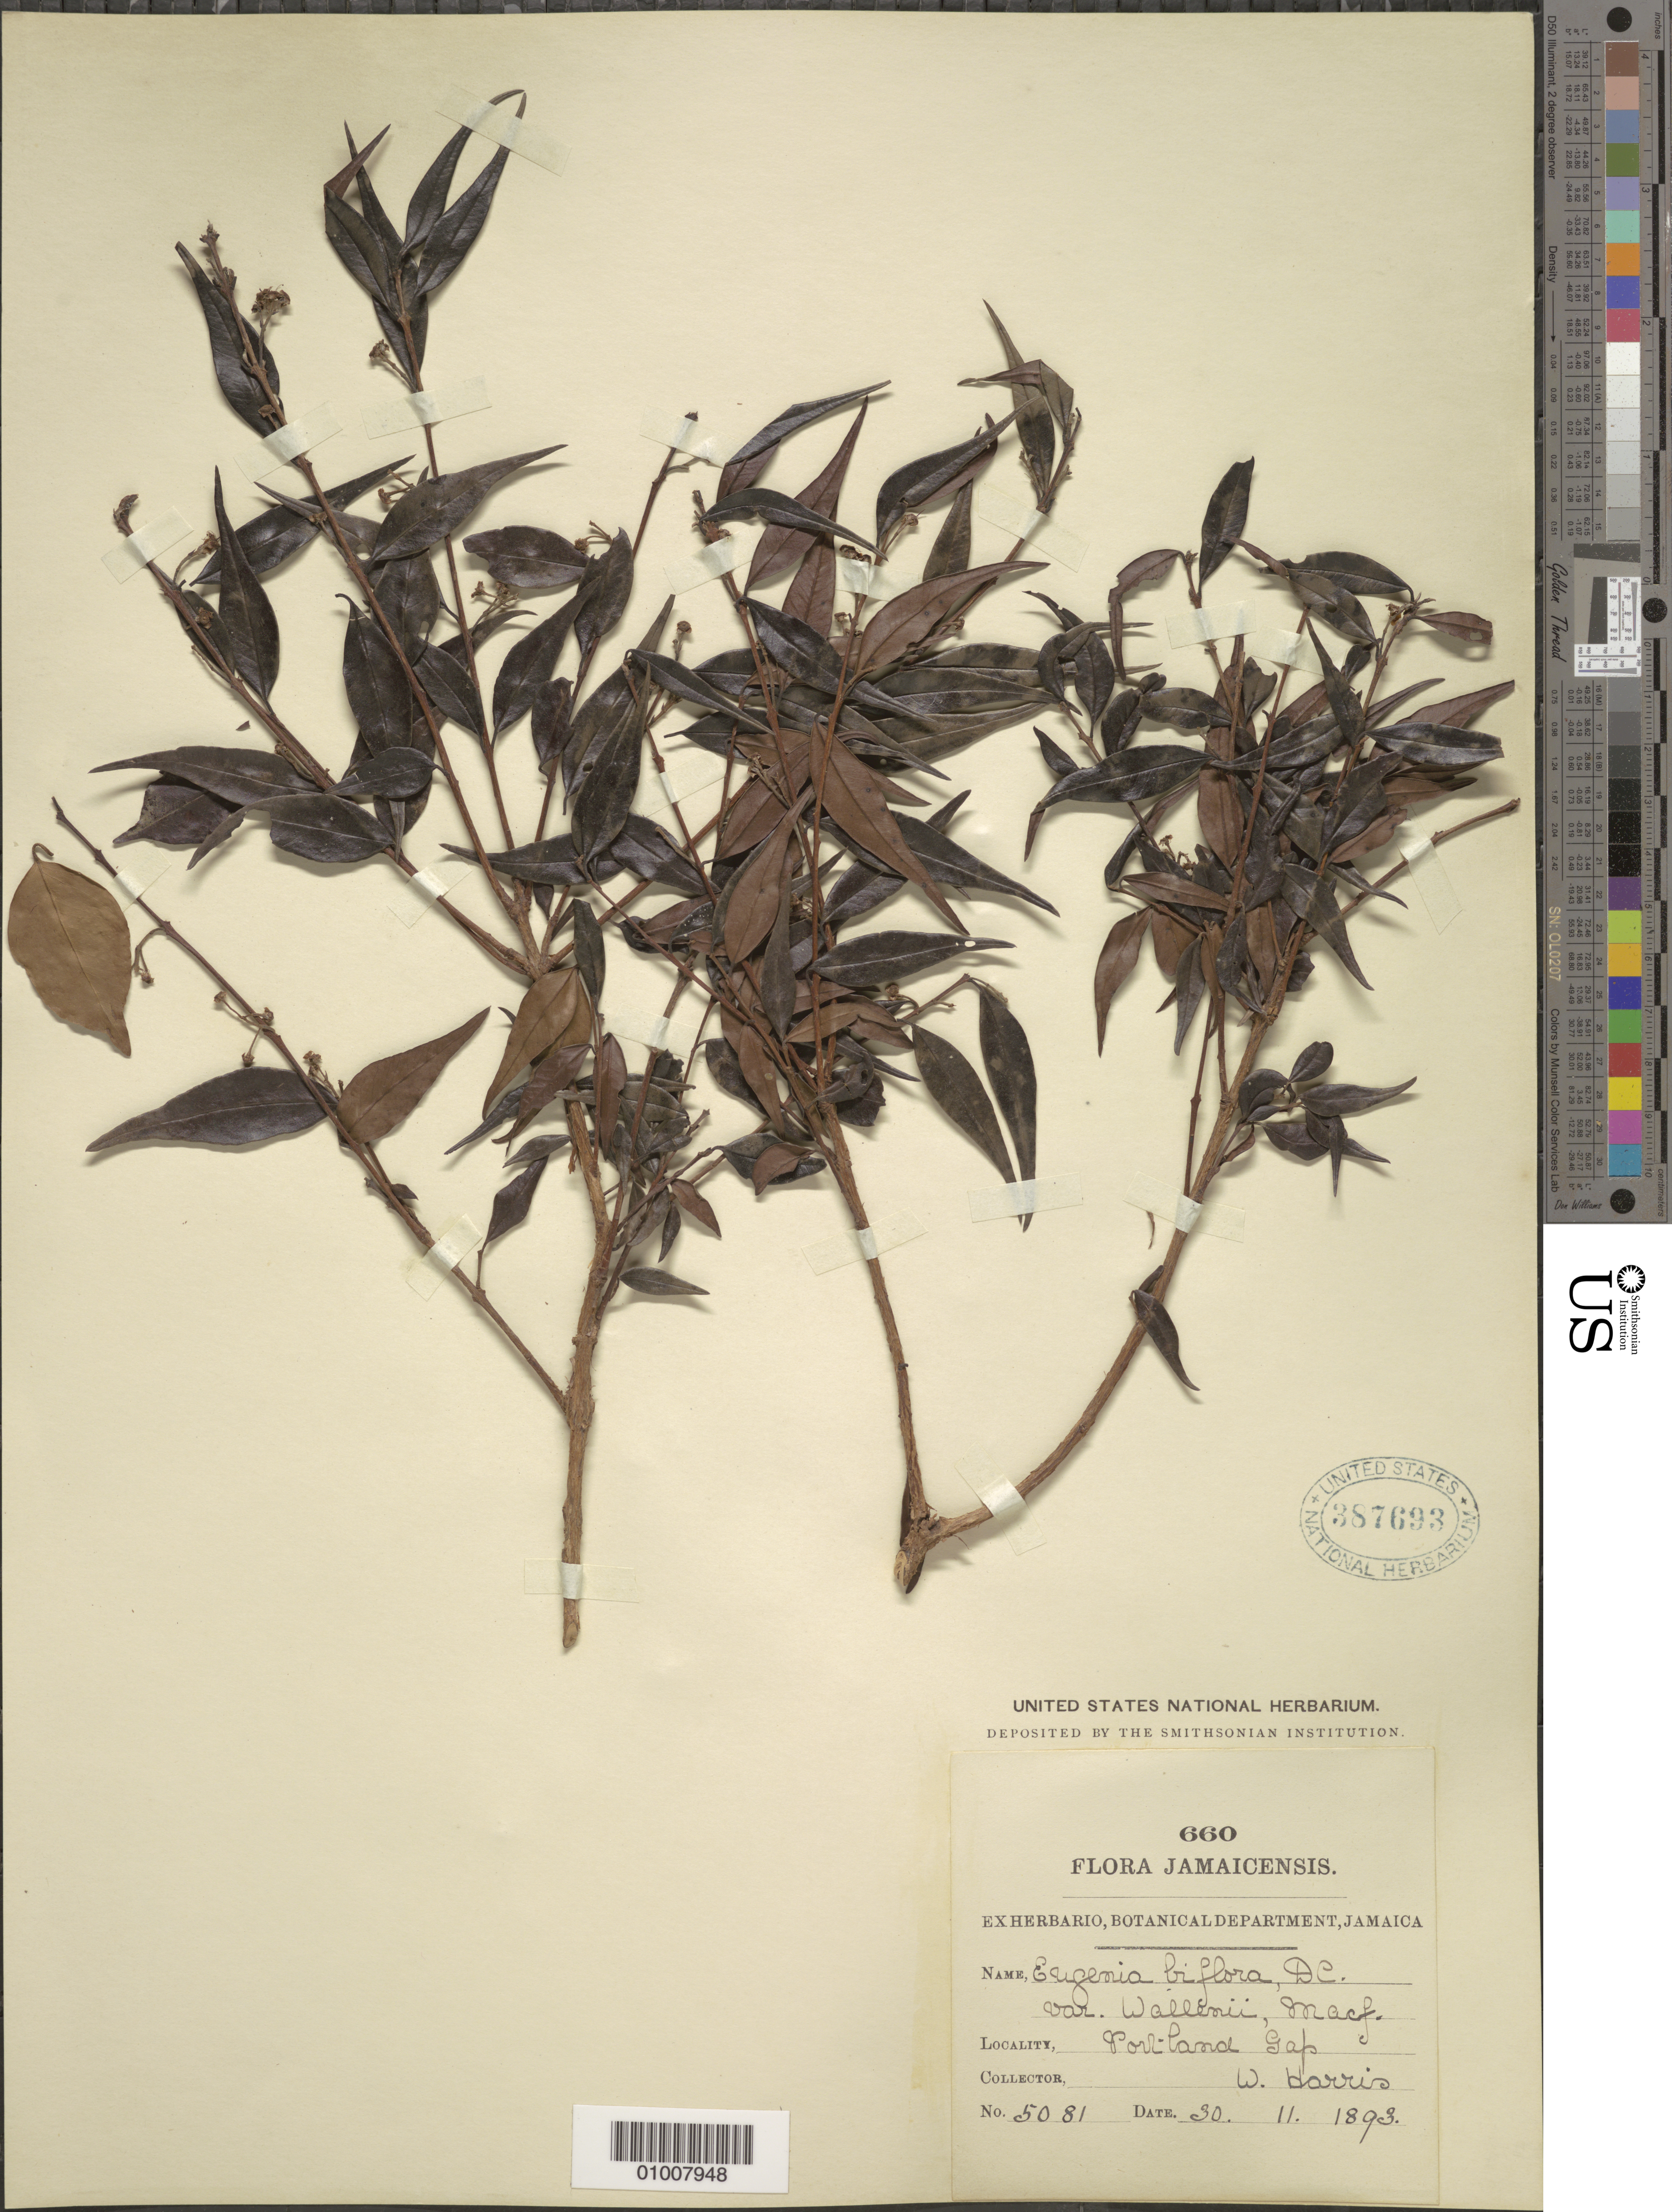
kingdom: Plantae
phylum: Tracheophyta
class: Magnoliopsida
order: Myrtales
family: Myrtaceae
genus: Eugenia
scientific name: Eugenia biflora var. wallenii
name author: (Macfad.) Krug & Urb.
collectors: W. Harris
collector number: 5081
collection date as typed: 30 Nov 1893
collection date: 1893-11-30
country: Jamaica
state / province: Portland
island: Jamaica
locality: Portland Gap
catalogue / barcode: US 387693